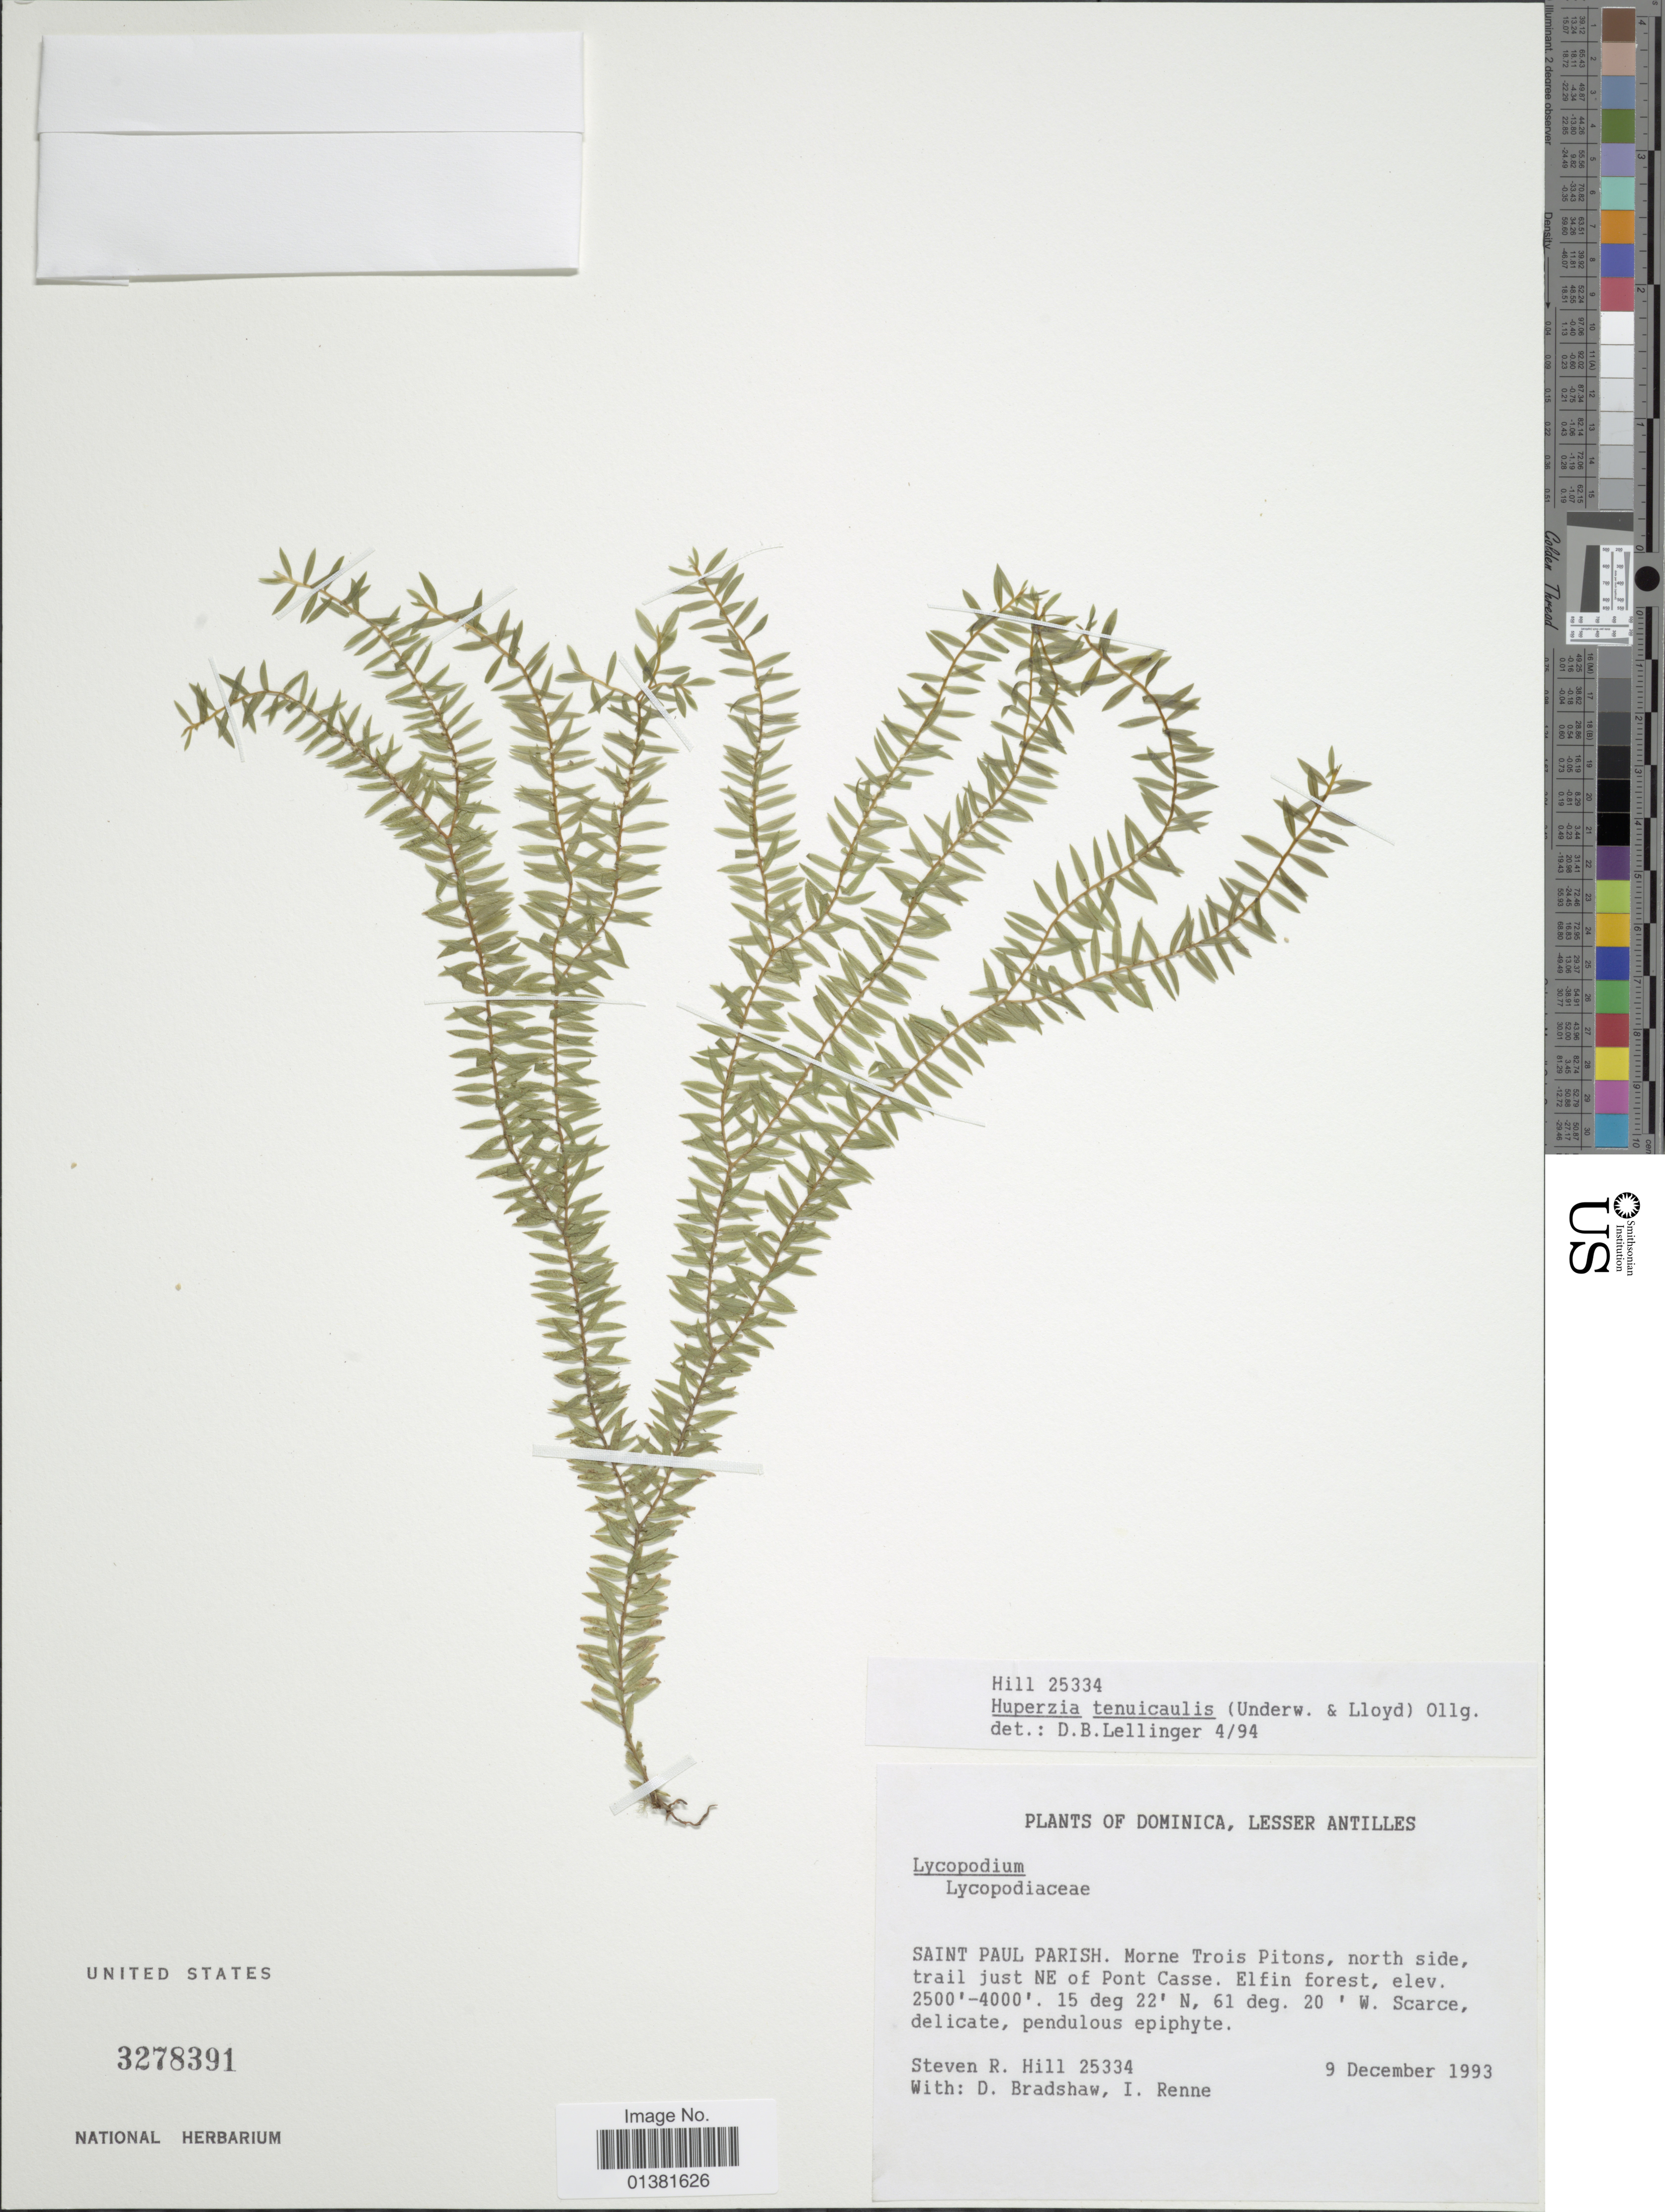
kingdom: Plantae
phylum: Tracheophyta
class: Lycopodiopsida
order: Lycopodiales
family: Lycopodiaceae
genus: Phlegmariurus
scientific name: Phlegmariurus tenuicaulis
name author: (Underw. & F.E. Lloyd) B. Øllg.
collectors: S. R. Hill, D. Bradshaw & I. Renne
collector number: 25334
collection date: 1993-12-09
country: Dominica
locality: Lesser Antilles, Saint Paul Parish. Morne Trois Pitons, north side, trail just NE of Pont Casse. Elfin forest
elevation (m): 762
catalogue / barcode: US 3278391